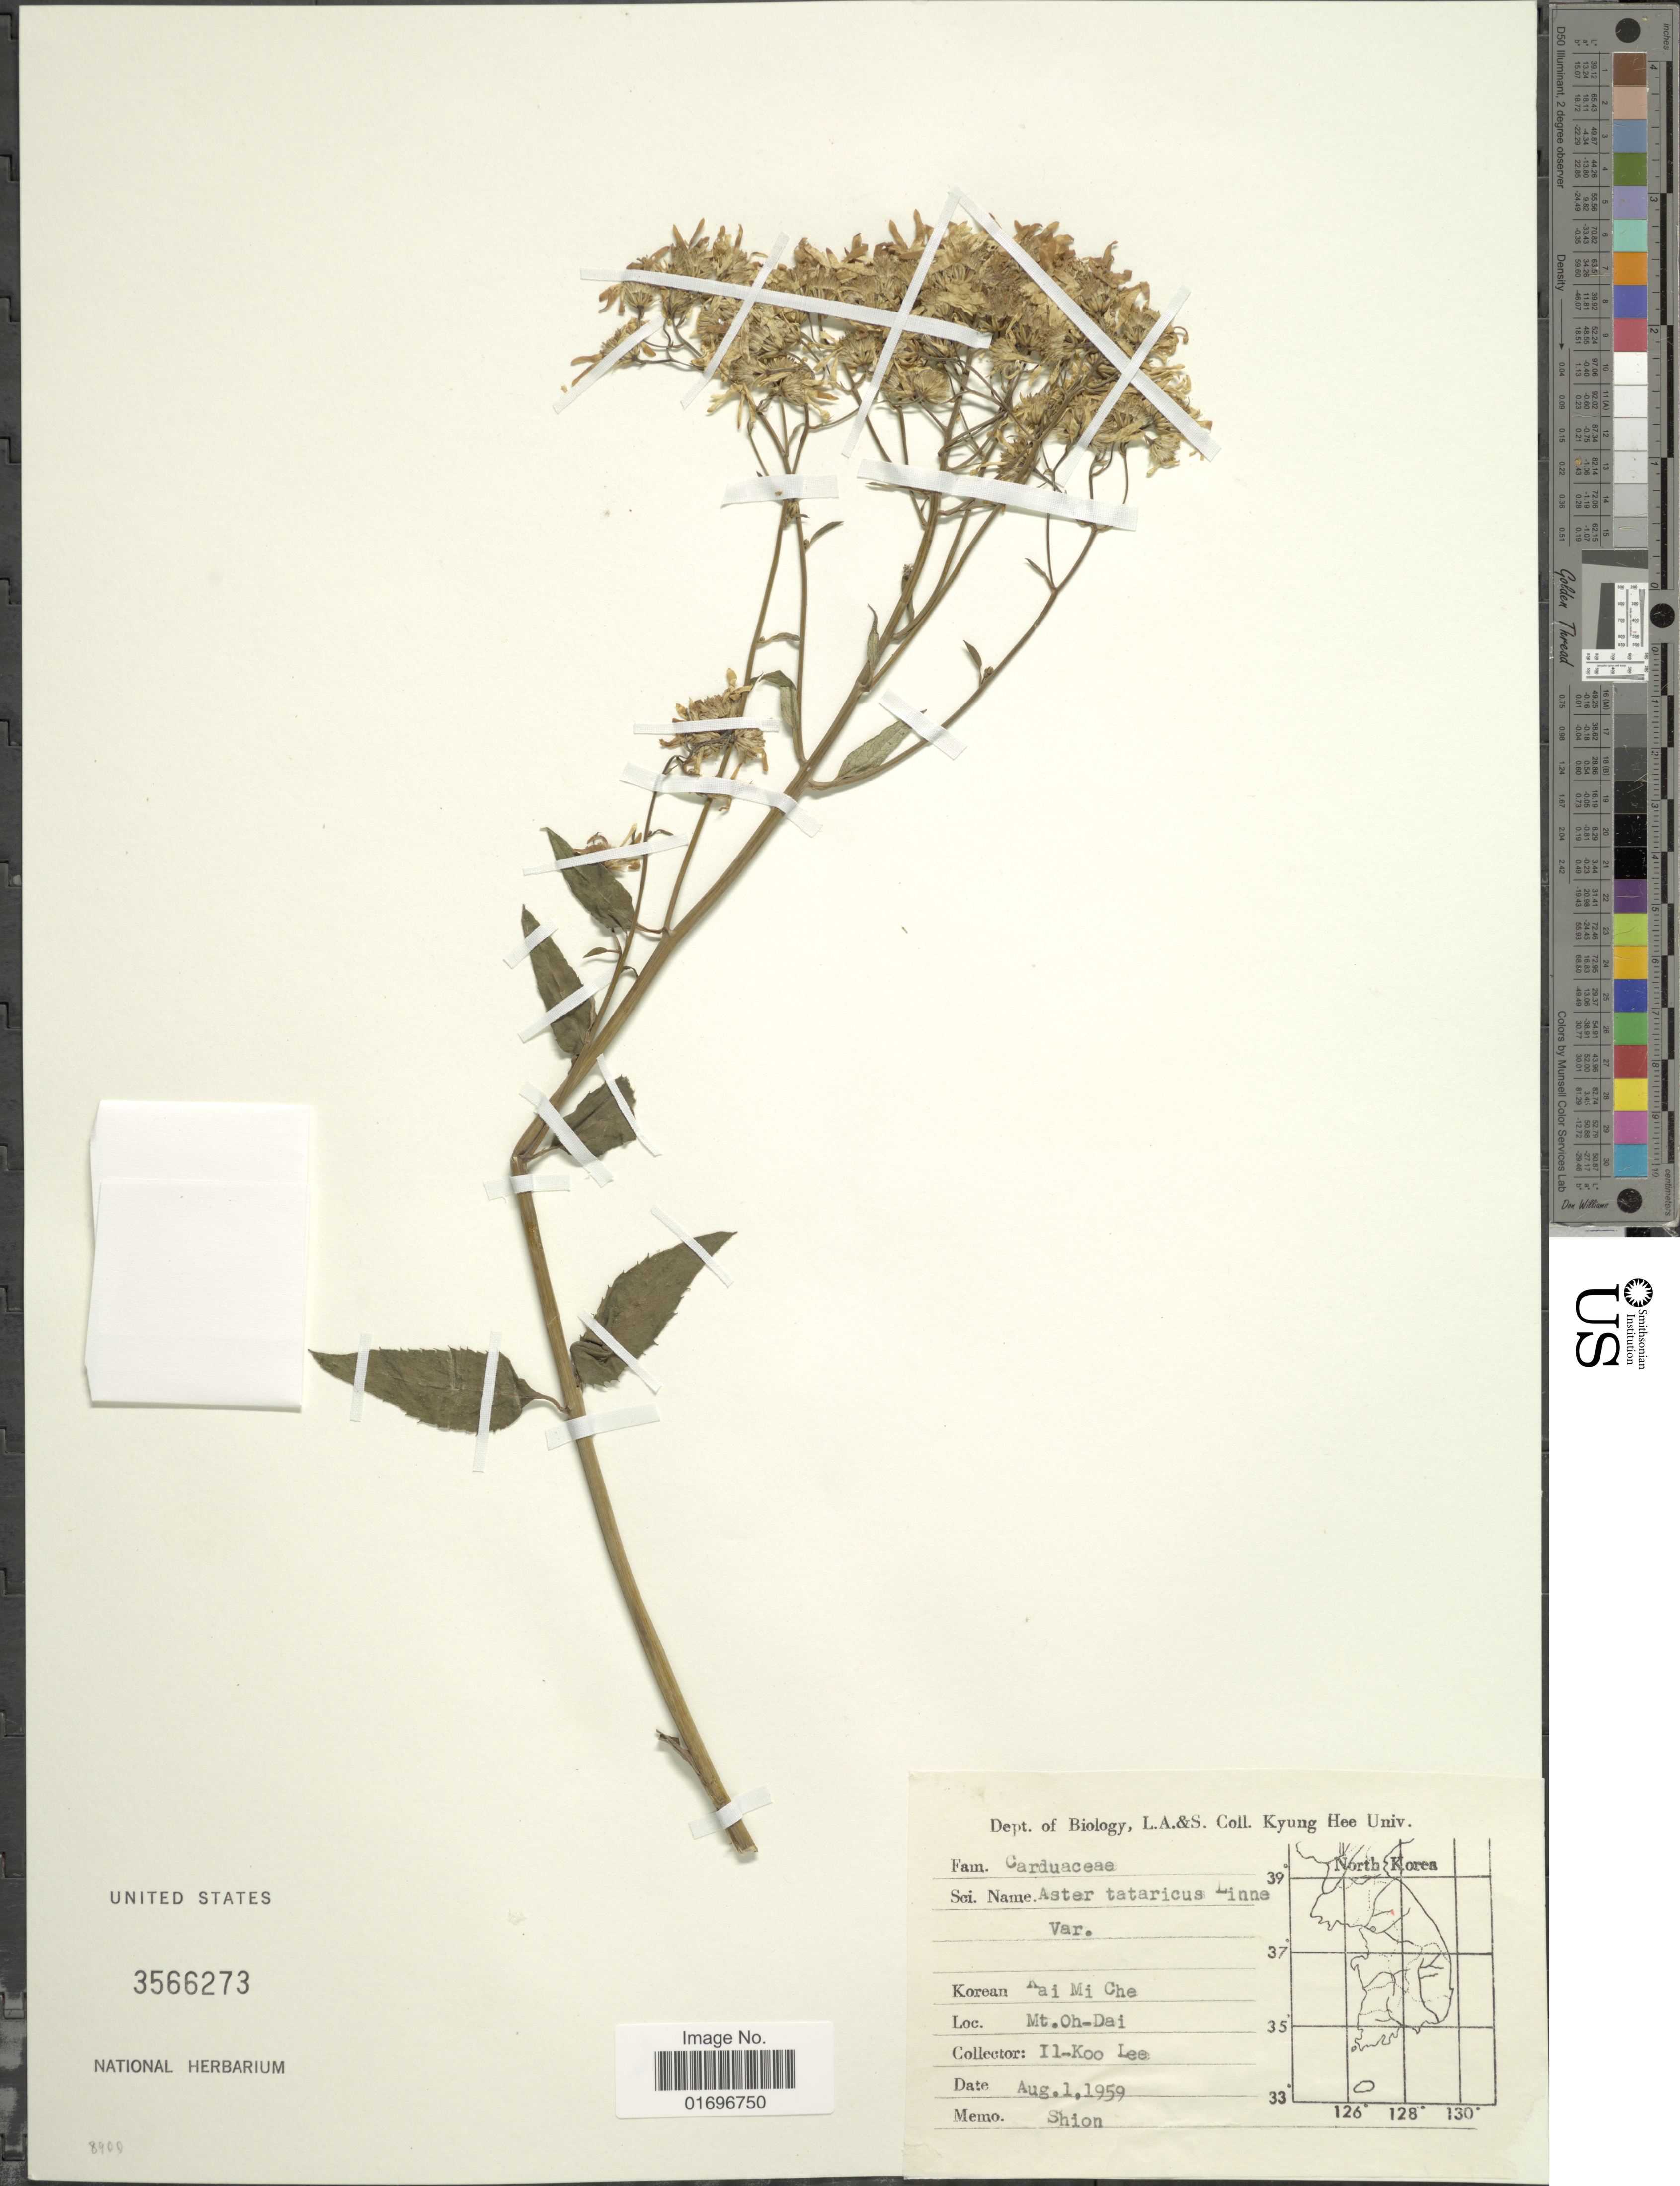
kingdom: Plantae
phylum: Tracheophyta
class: Magnoliopsida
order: Asterales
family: Asteraceae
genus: Aster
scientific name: Aster tataricus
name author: L. f.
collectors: I. Lee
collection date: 1959-08-01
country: South Korea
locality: Koreau. Kai Mi Che. Mt. Oh-Dai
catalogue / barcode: US 3566273